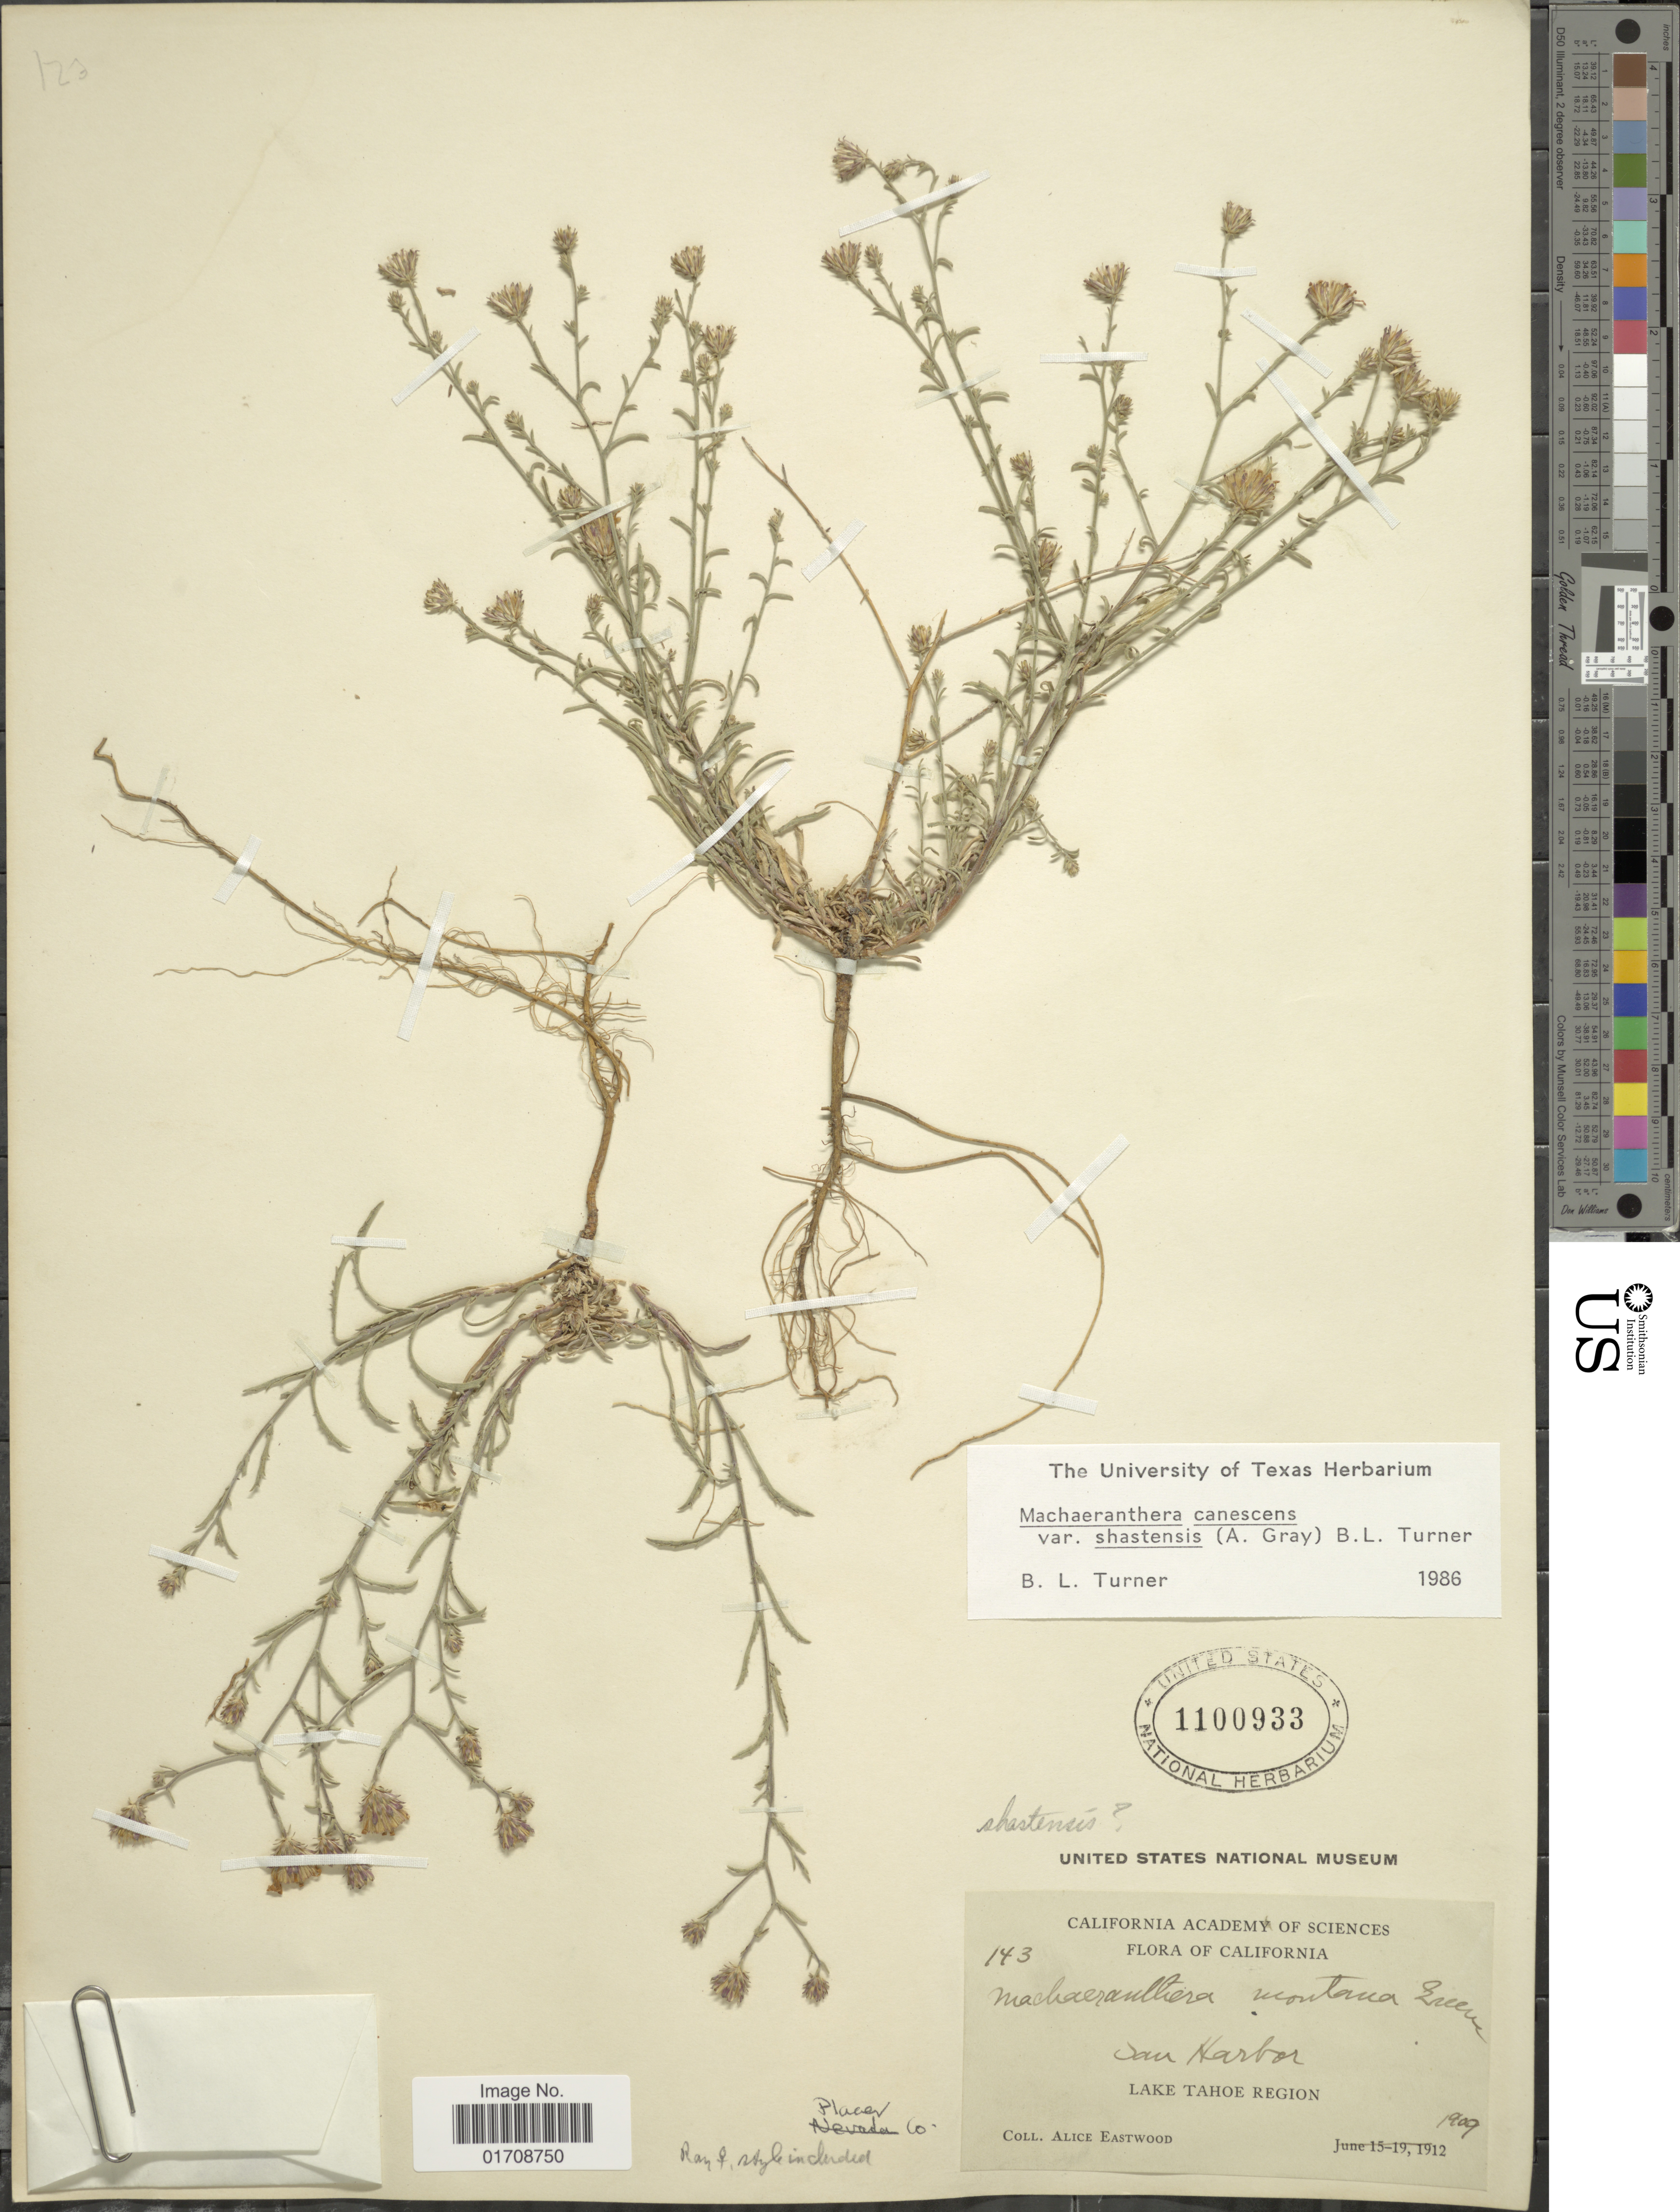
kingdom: Plantae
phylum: Tracheophyta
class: Magnoliopsida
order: Asterales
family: Asteraceae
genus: Machaeranthera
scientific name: Machaeranthera canescens var. shastensis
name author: (A. Gray) B.L. Turner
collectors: A. Eastwood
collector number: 143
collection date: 1909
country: United States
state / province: California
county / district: Placer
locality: San Harbor, Lake Tahoe Region, Placer Co.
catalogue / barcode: US 1100933